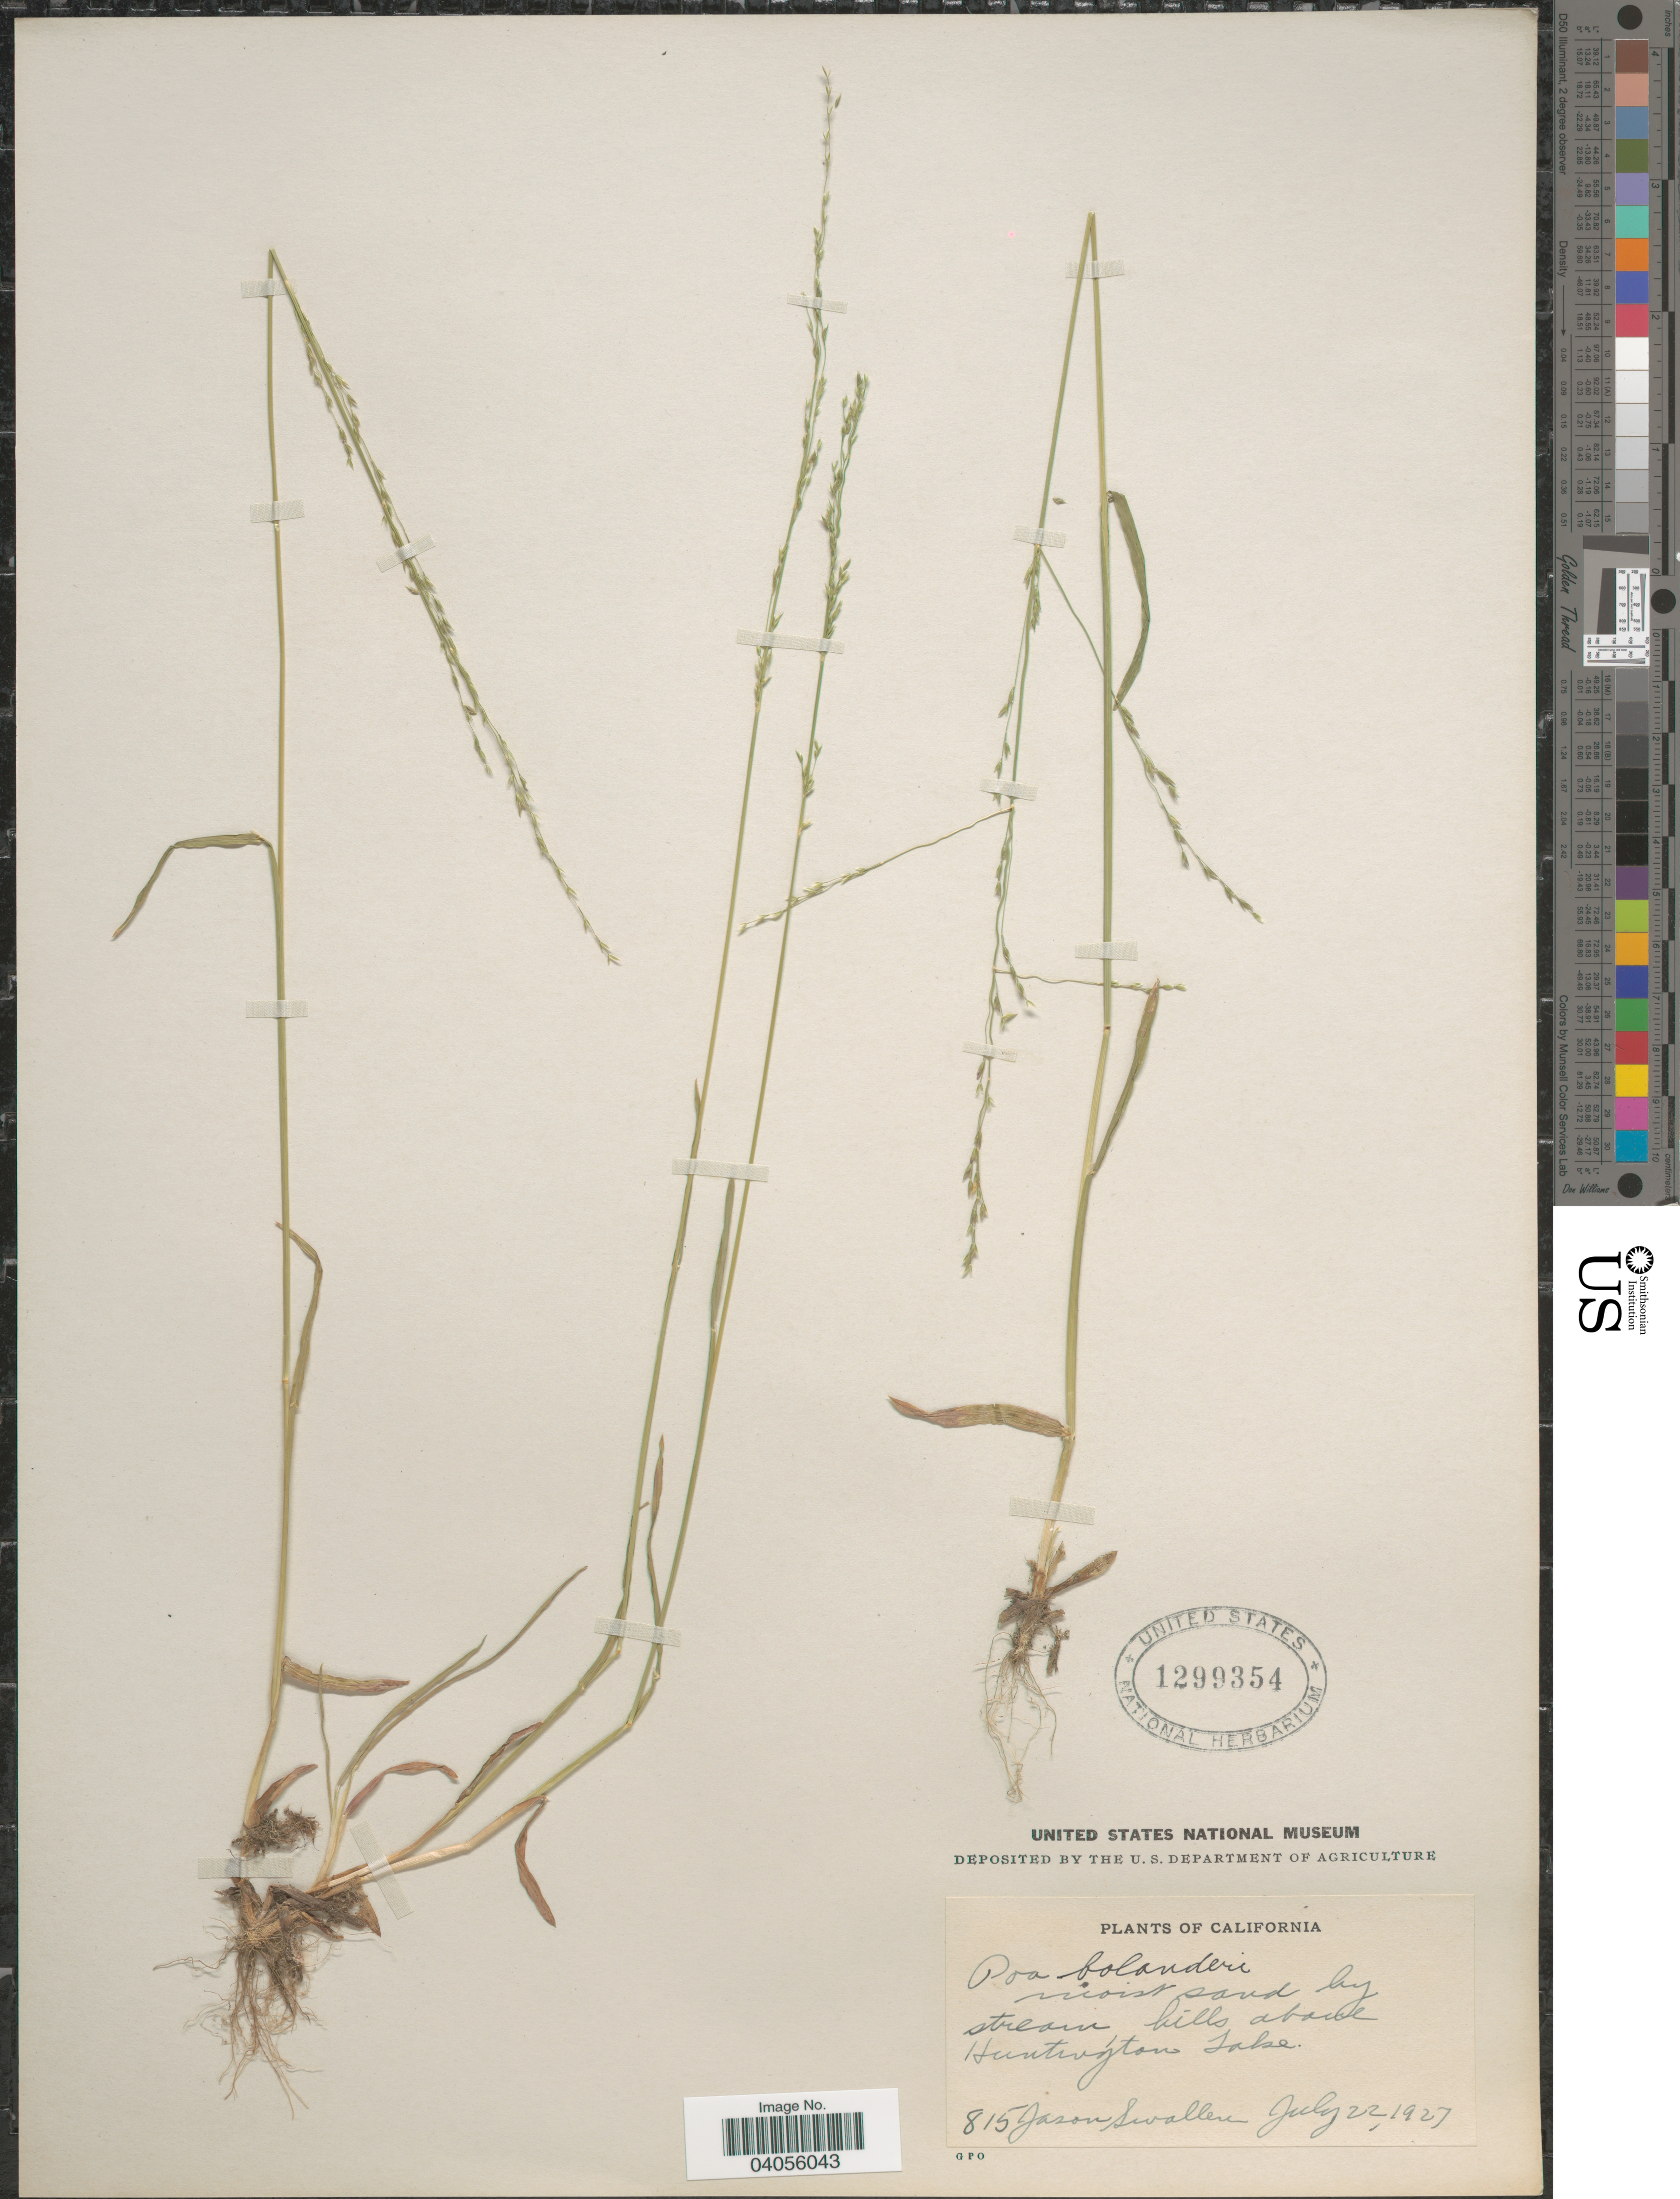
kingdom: Plantae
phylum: Tracheophyta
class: Liliopsida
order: Poales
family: Poaceae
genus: Poa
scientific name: Poa bolanderi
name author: Vasey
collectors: J. R. Swallen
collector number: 815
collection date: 1927-07-22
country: United States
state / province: California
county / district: Fresno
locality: Moist sand by stream hills about Huntington Lake.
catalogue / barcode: US 1299354